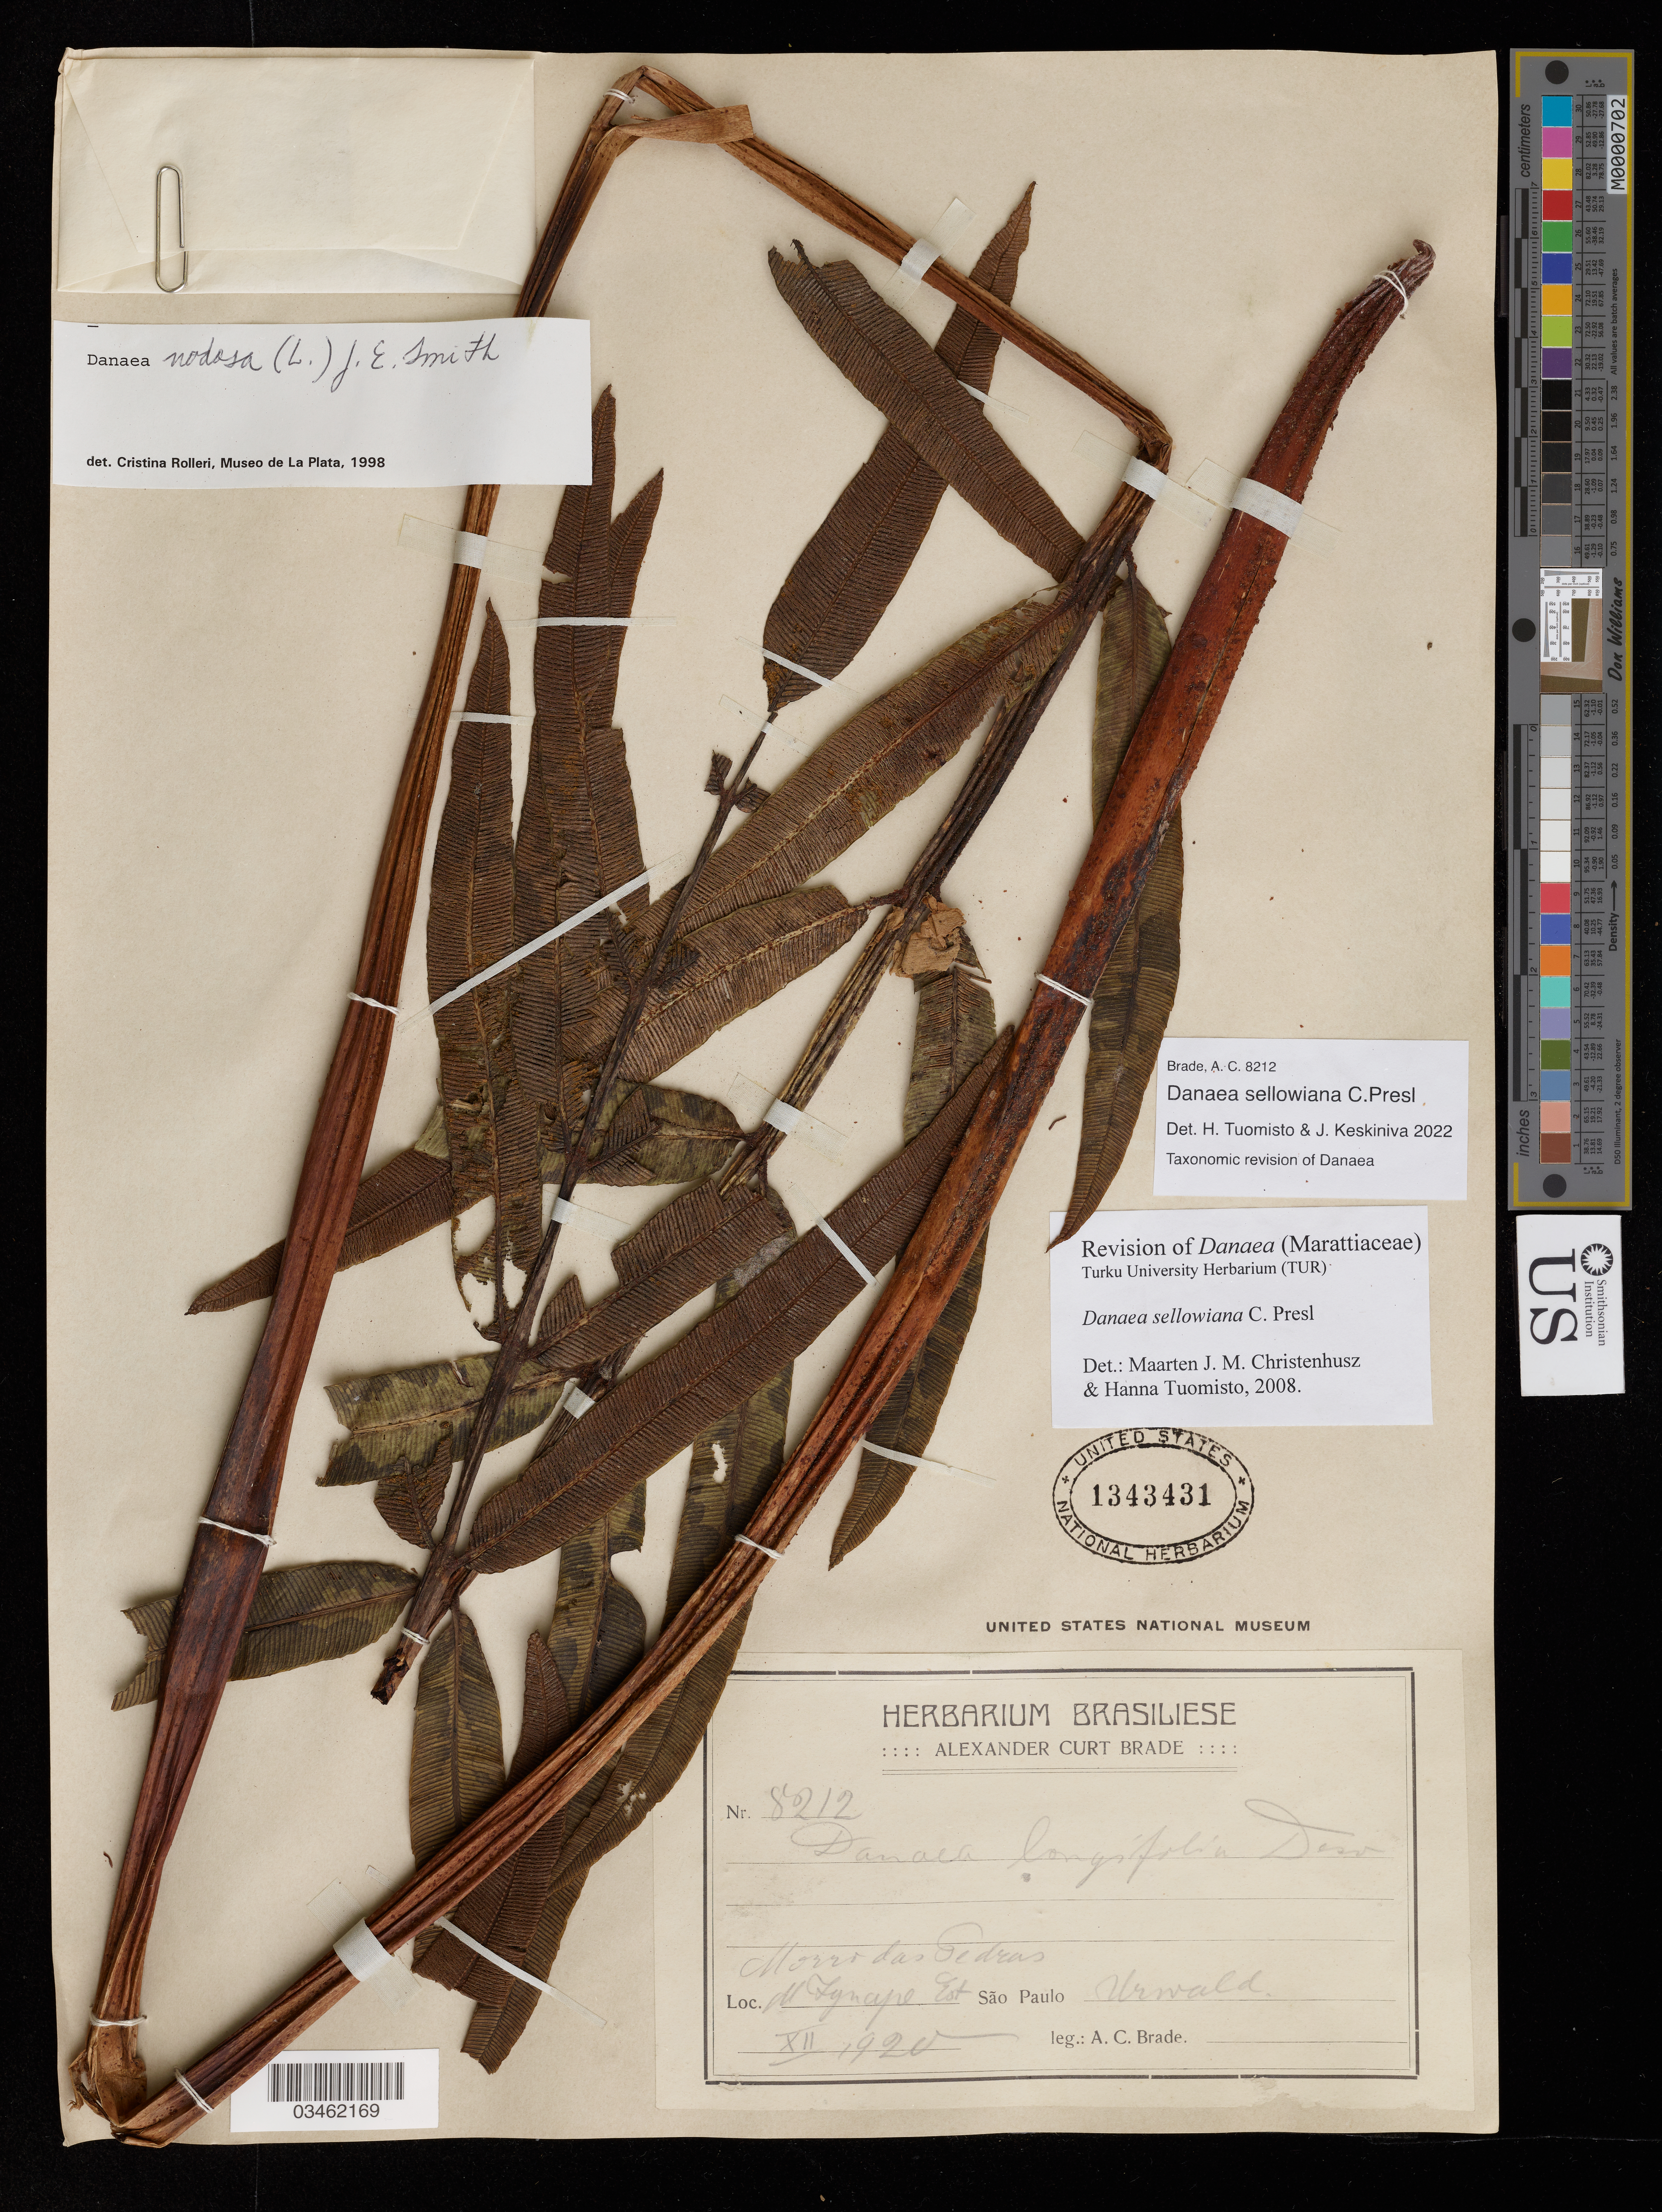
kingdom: Plantae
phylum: Tracheophyta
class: Polypodiopsida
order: Marattiales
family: Marattiaceae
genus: Danaea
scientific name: Danaea sellowiana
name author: Pr. in Corda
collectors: A. C. Brade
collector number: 8212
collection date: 1920-12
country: Brazil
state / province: São Paulo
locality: Morro das Pedras. M. Tynape* Est. Urwald.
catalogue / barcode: US 1343431